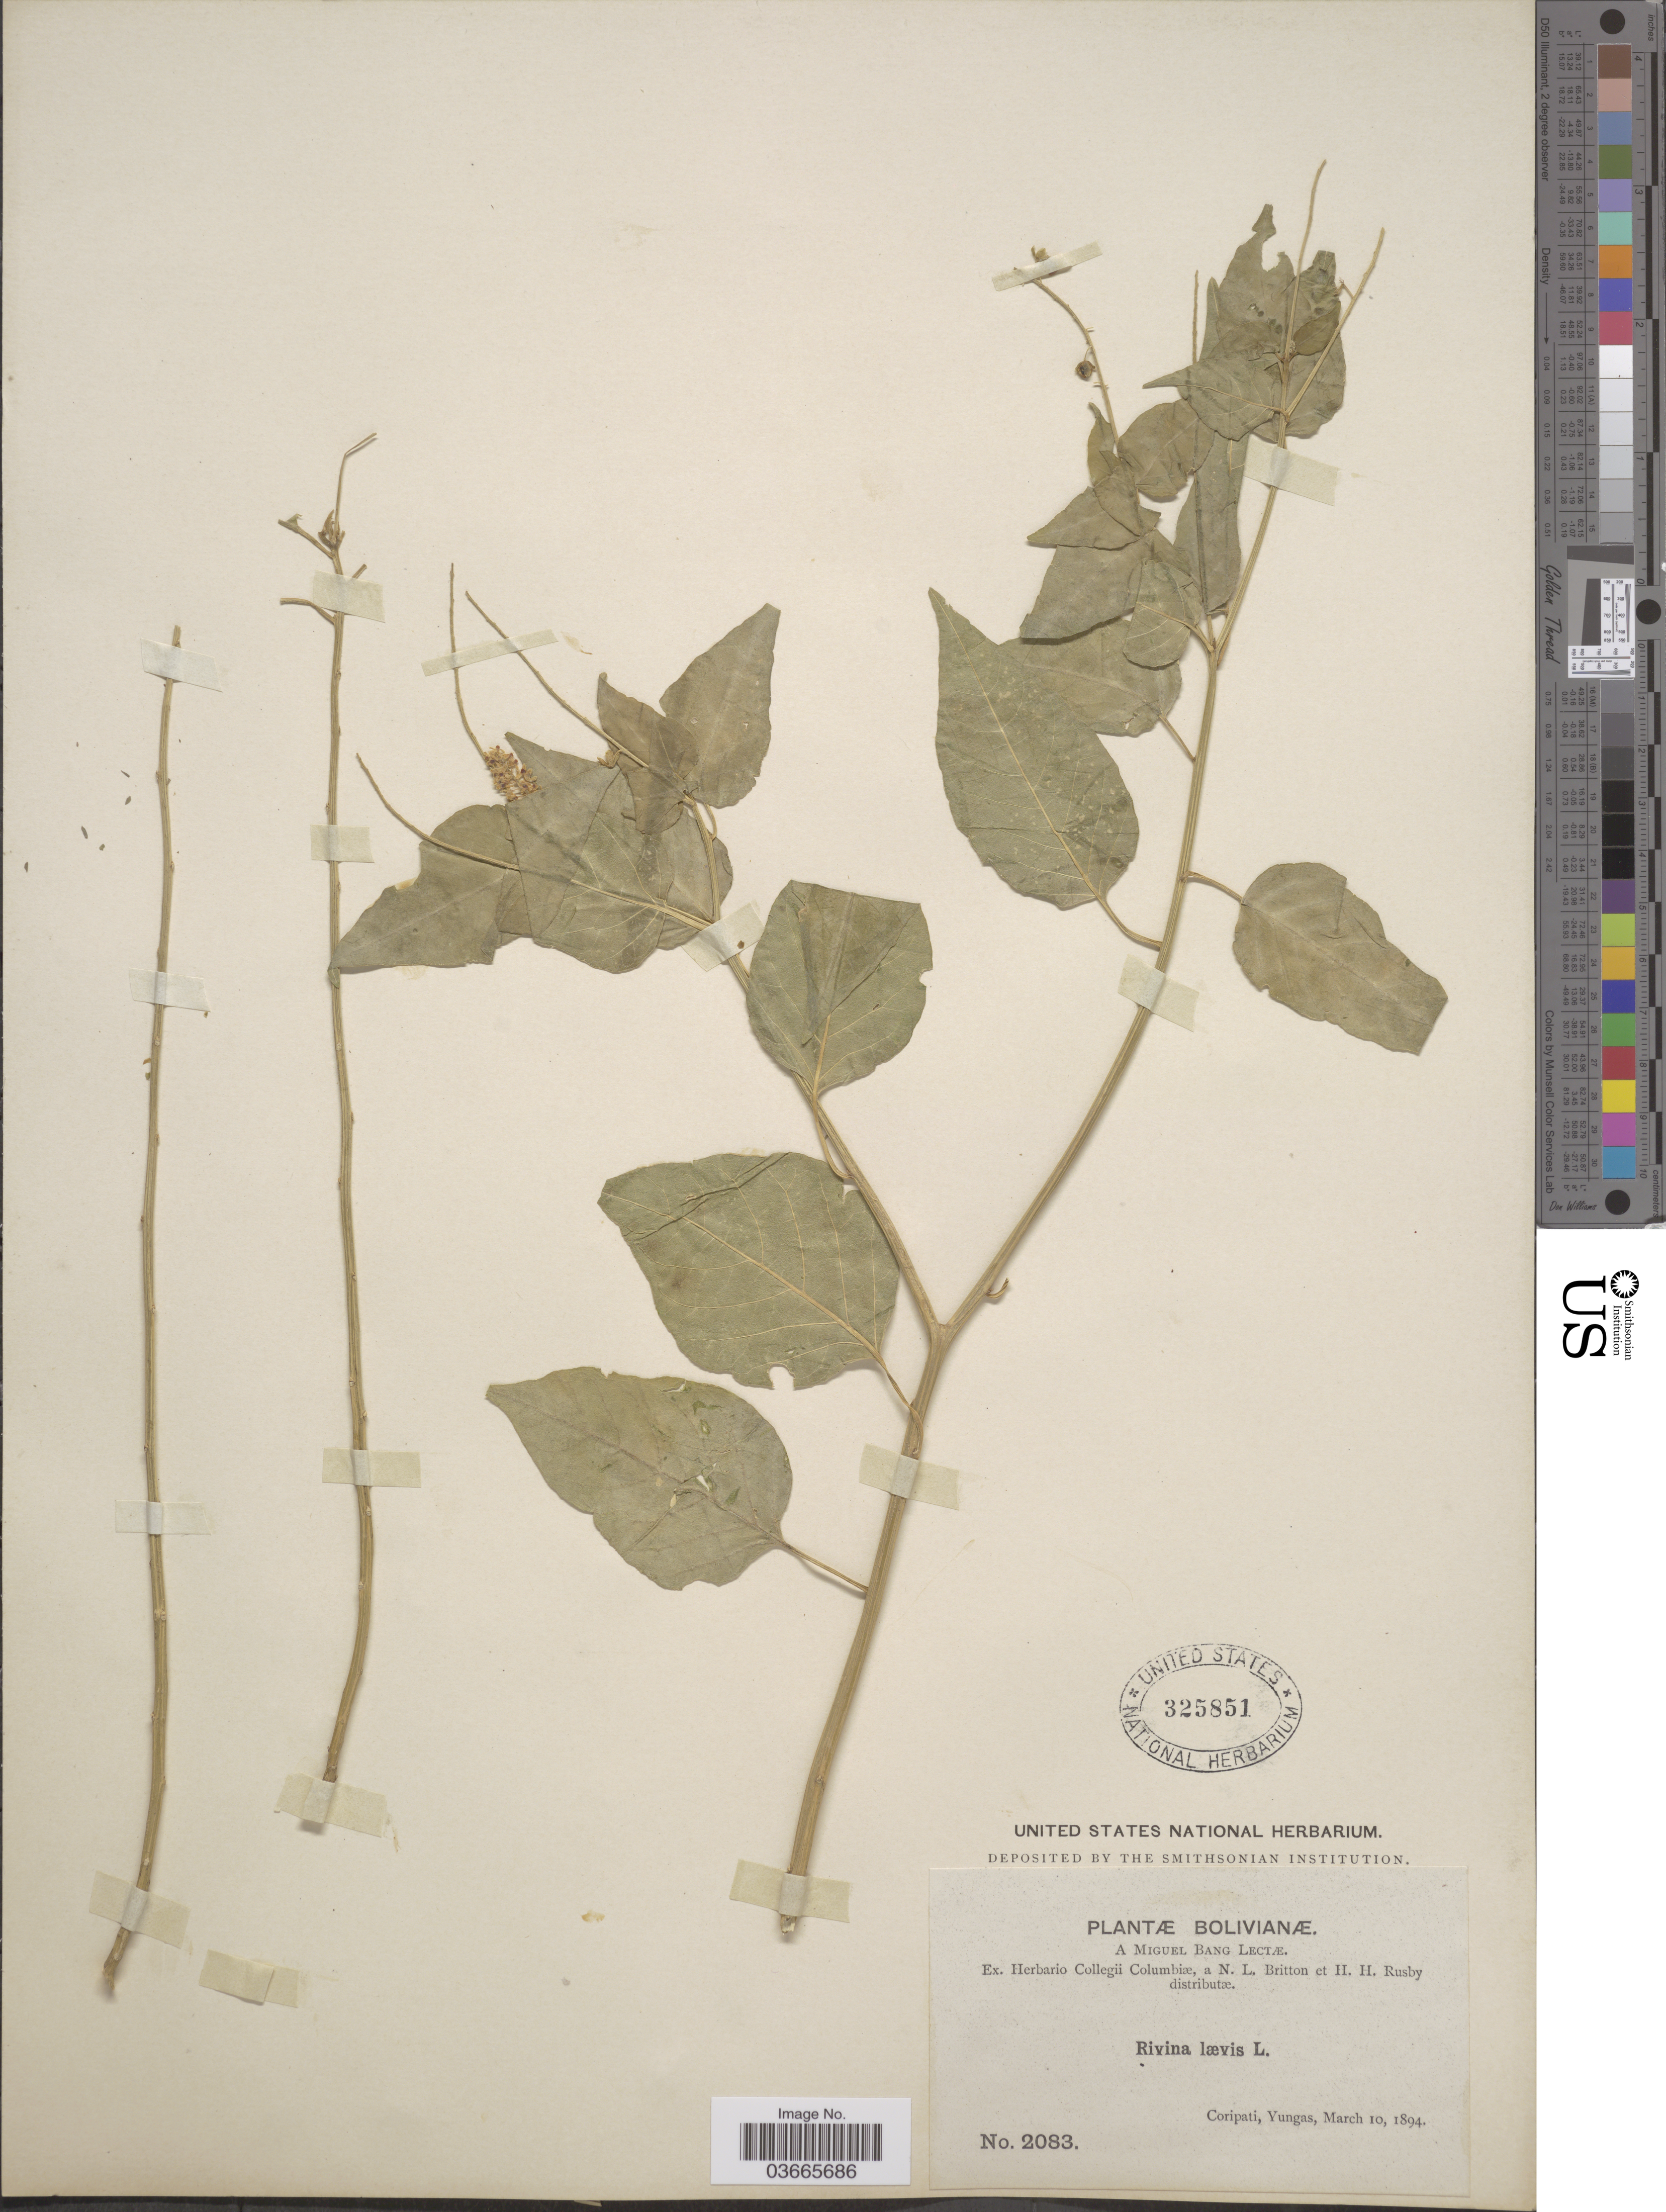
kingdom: Plantae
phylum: Tracheophyta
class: Magnoliopsida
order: Caryophyllales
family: Phytolaccaceae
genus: Rivina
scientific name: Rivina humilis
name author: L.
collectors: M. Bang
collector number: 2083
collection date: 1894-03-10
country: Bolivia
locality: Coripati, Yungas.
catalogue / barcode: US 325851